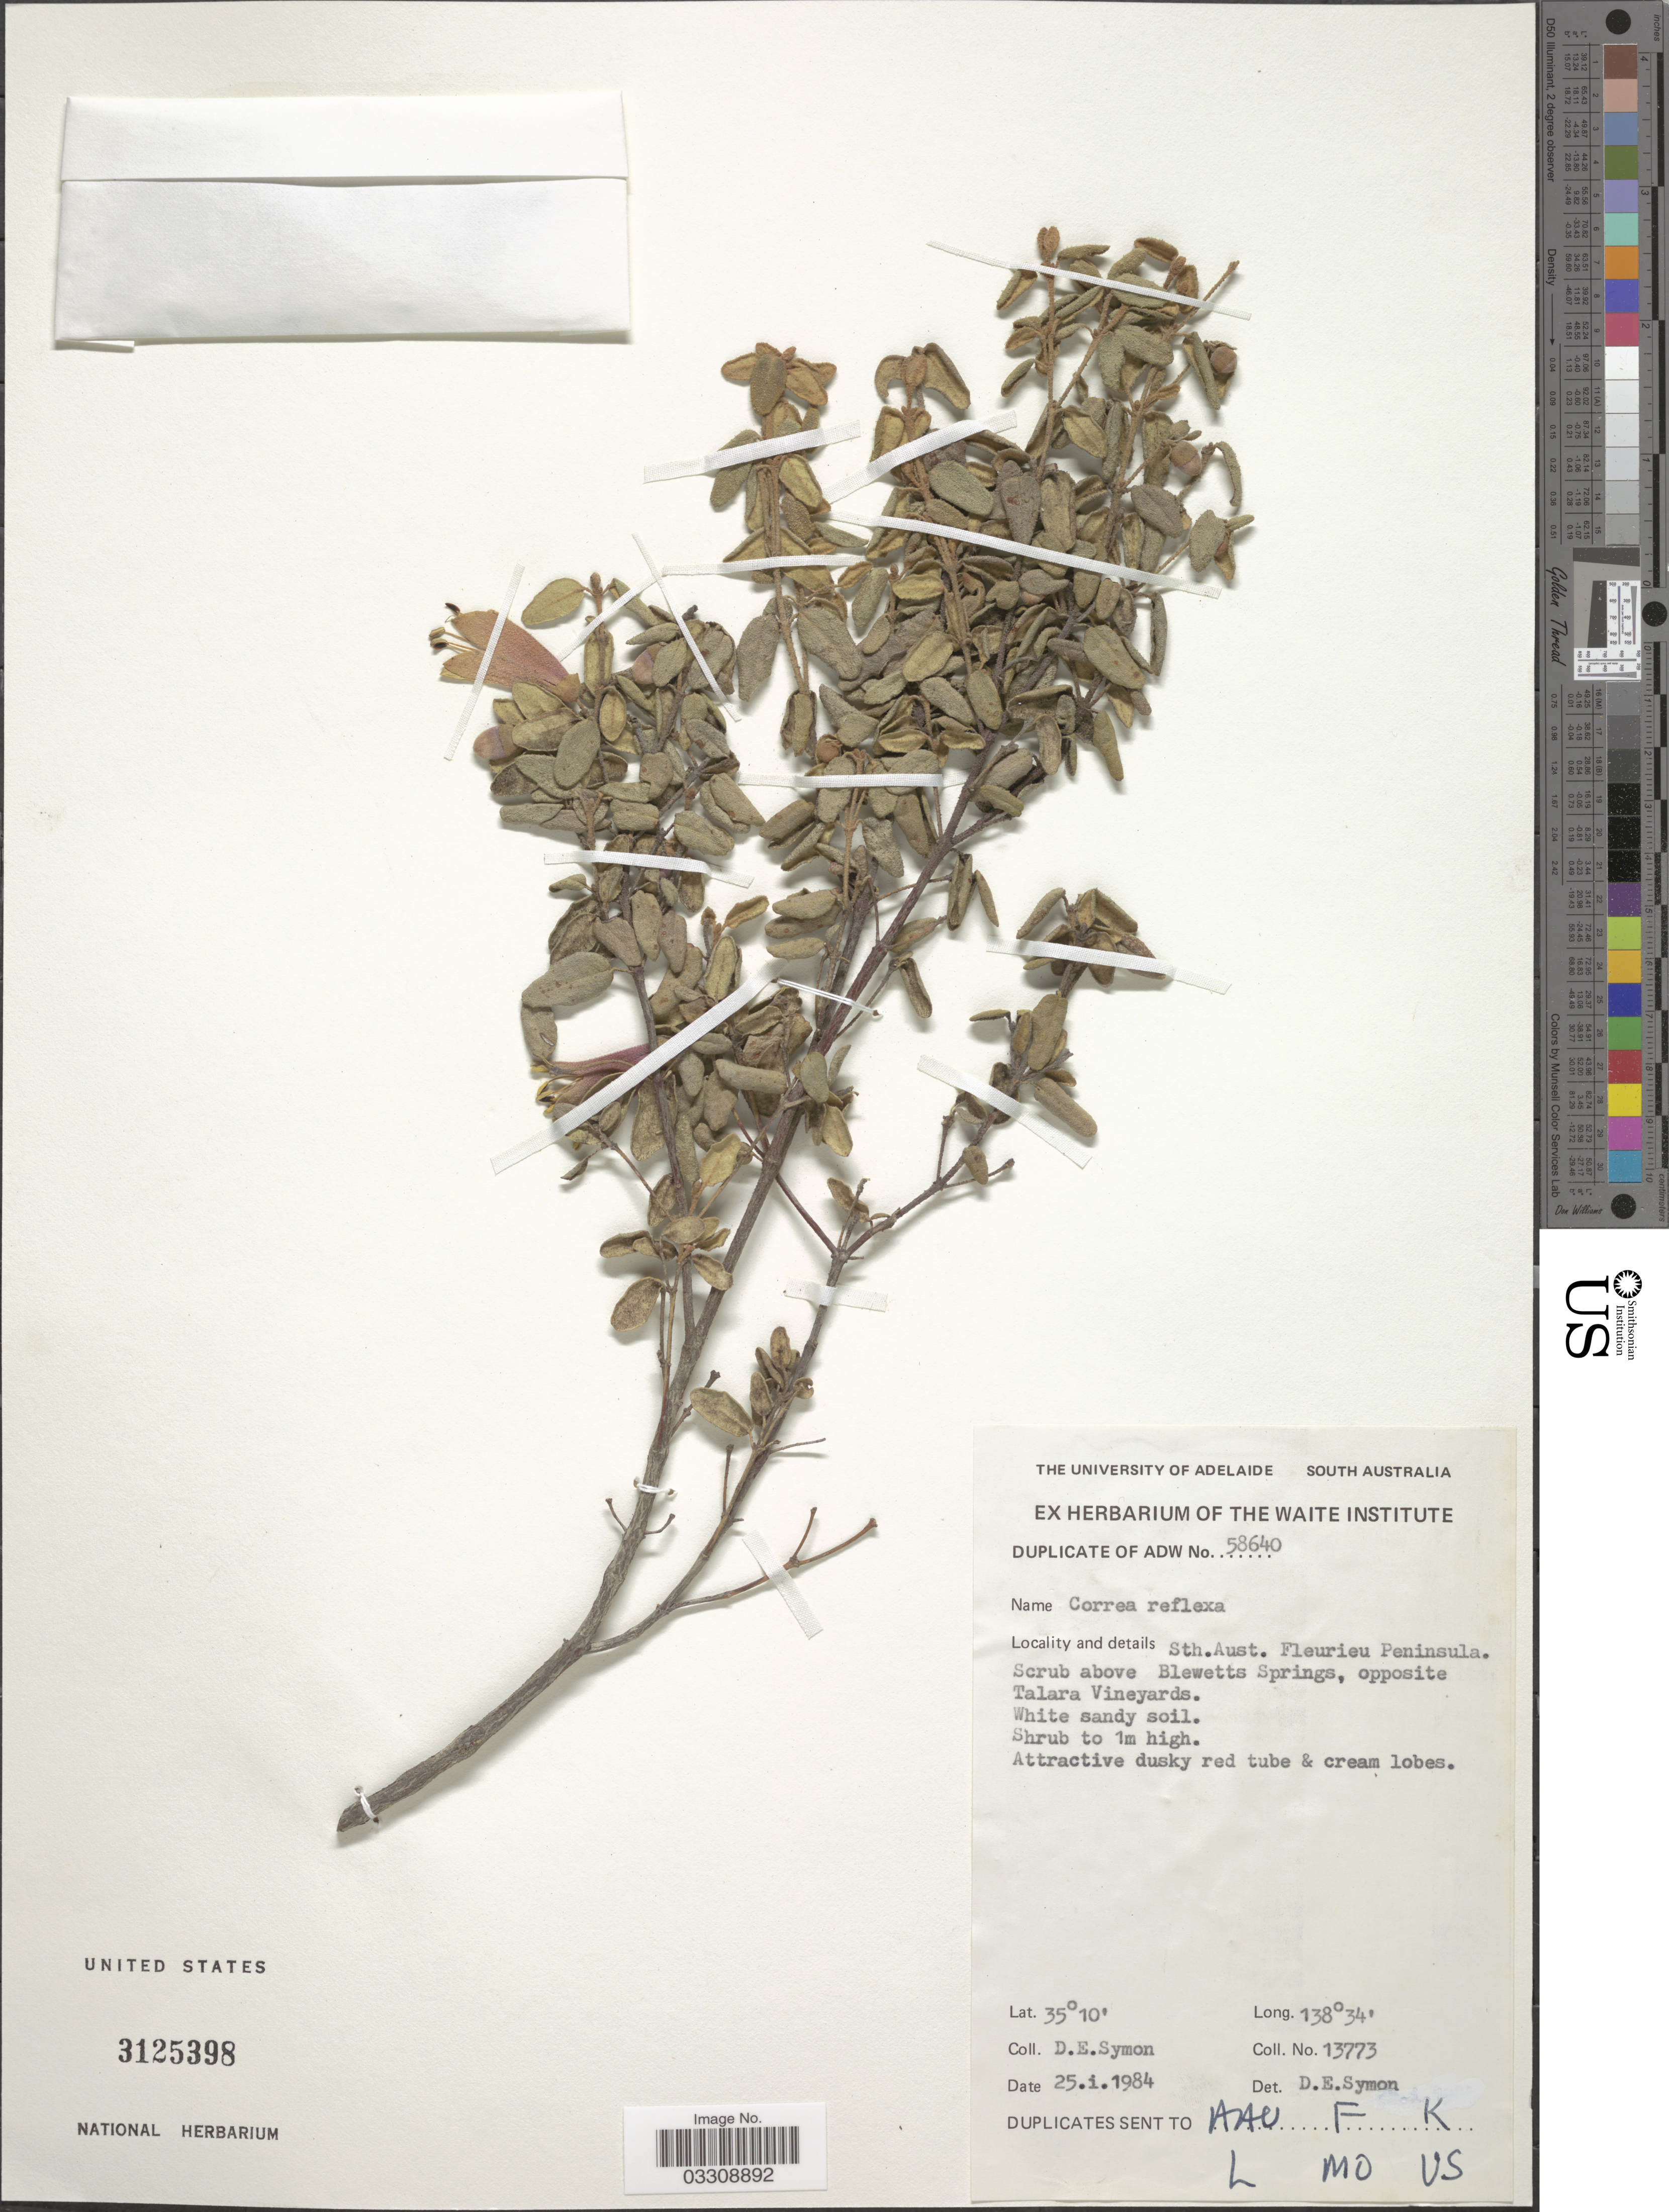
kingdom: Plantae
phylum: Tracheophyta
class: Magnoliopsida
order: Sapindales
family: Rutaceae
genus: Correa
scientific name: Correa reflexa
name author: (Labill.) Vent.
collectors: D. Symon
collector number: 13773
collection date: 1984-01-25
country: Australia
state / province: South Australia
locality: Fleurieu Peninsula. Scrub above Blewetts Springs, opposite Talara Vineyards.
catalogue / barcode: US 3125398